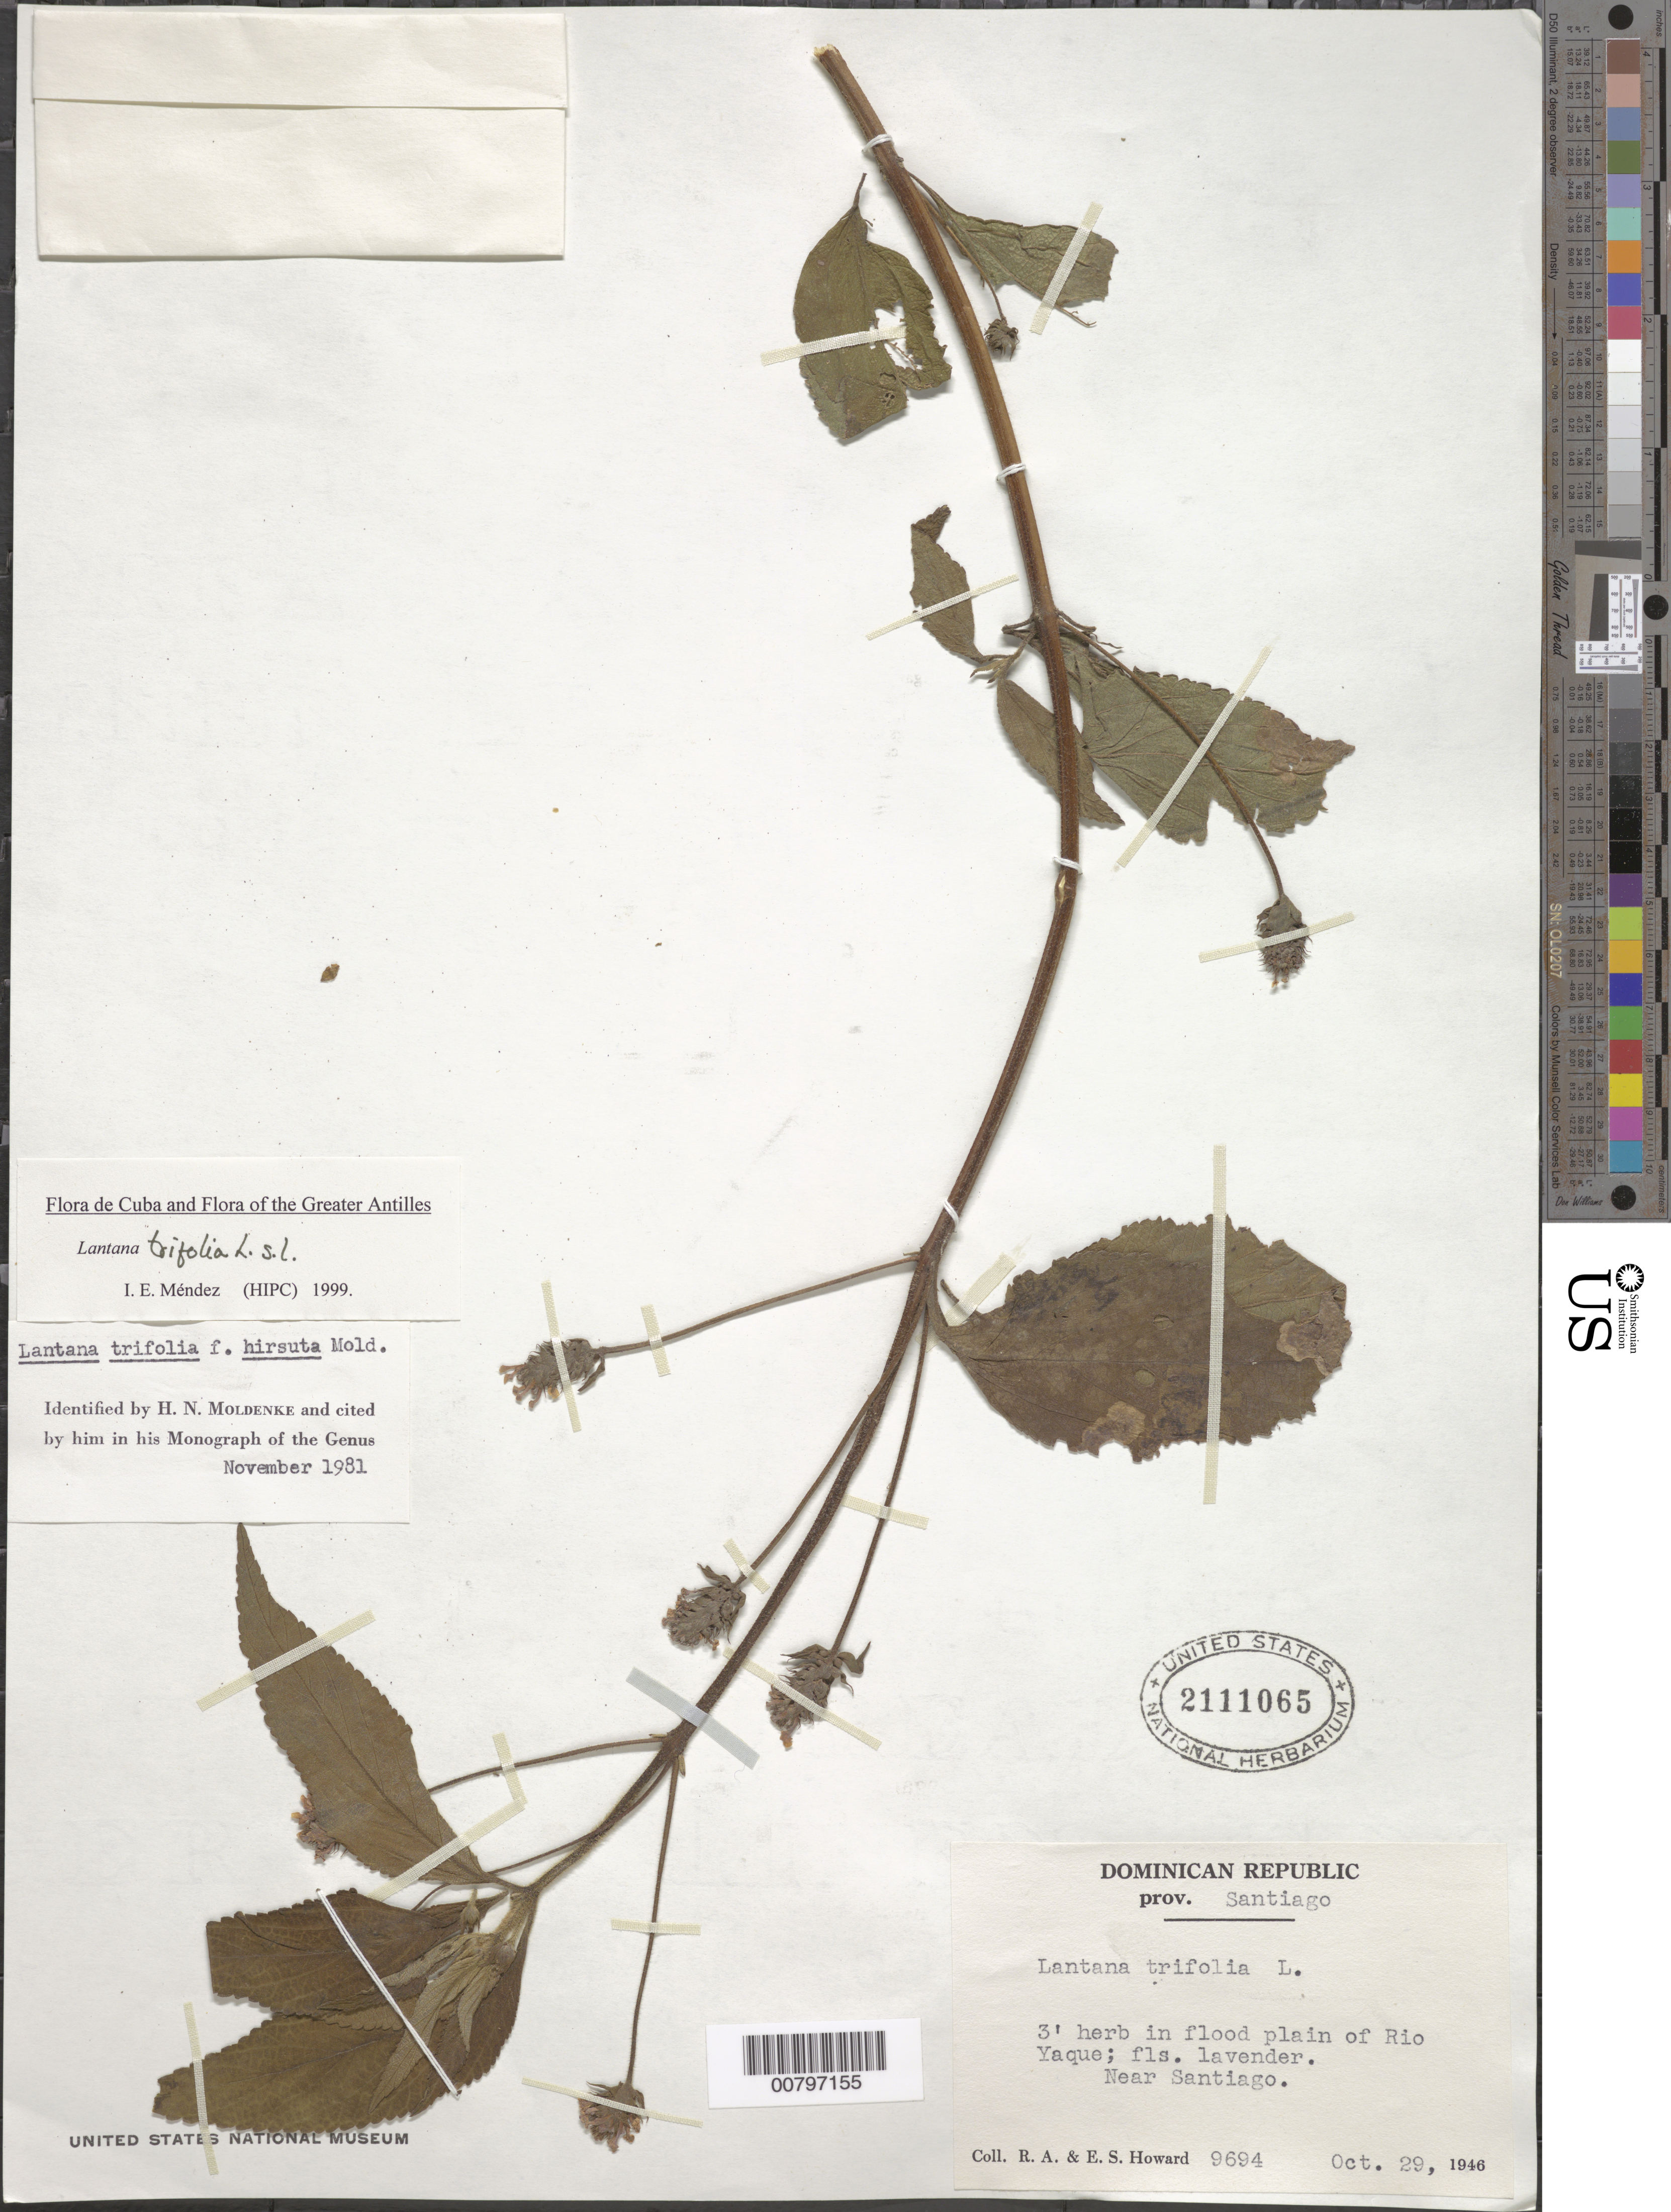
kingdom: Plantae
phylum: Tracheophyta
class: Magnoliopsida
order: Lamiales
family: Verbenaceae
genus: Lantana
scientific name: Lantana trifolia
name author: L.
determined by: Méndez, Isidro E., (HIPC)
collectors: R. A. Howard & E. S. Howard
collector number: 9694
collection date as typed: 29 Oct 1946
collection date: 1946-10-29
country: Dominican Republic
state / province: Santiago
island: Hispaniola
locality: Near Santiago City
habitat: In flood plain of Rio Yaque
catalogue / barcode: US 2111065